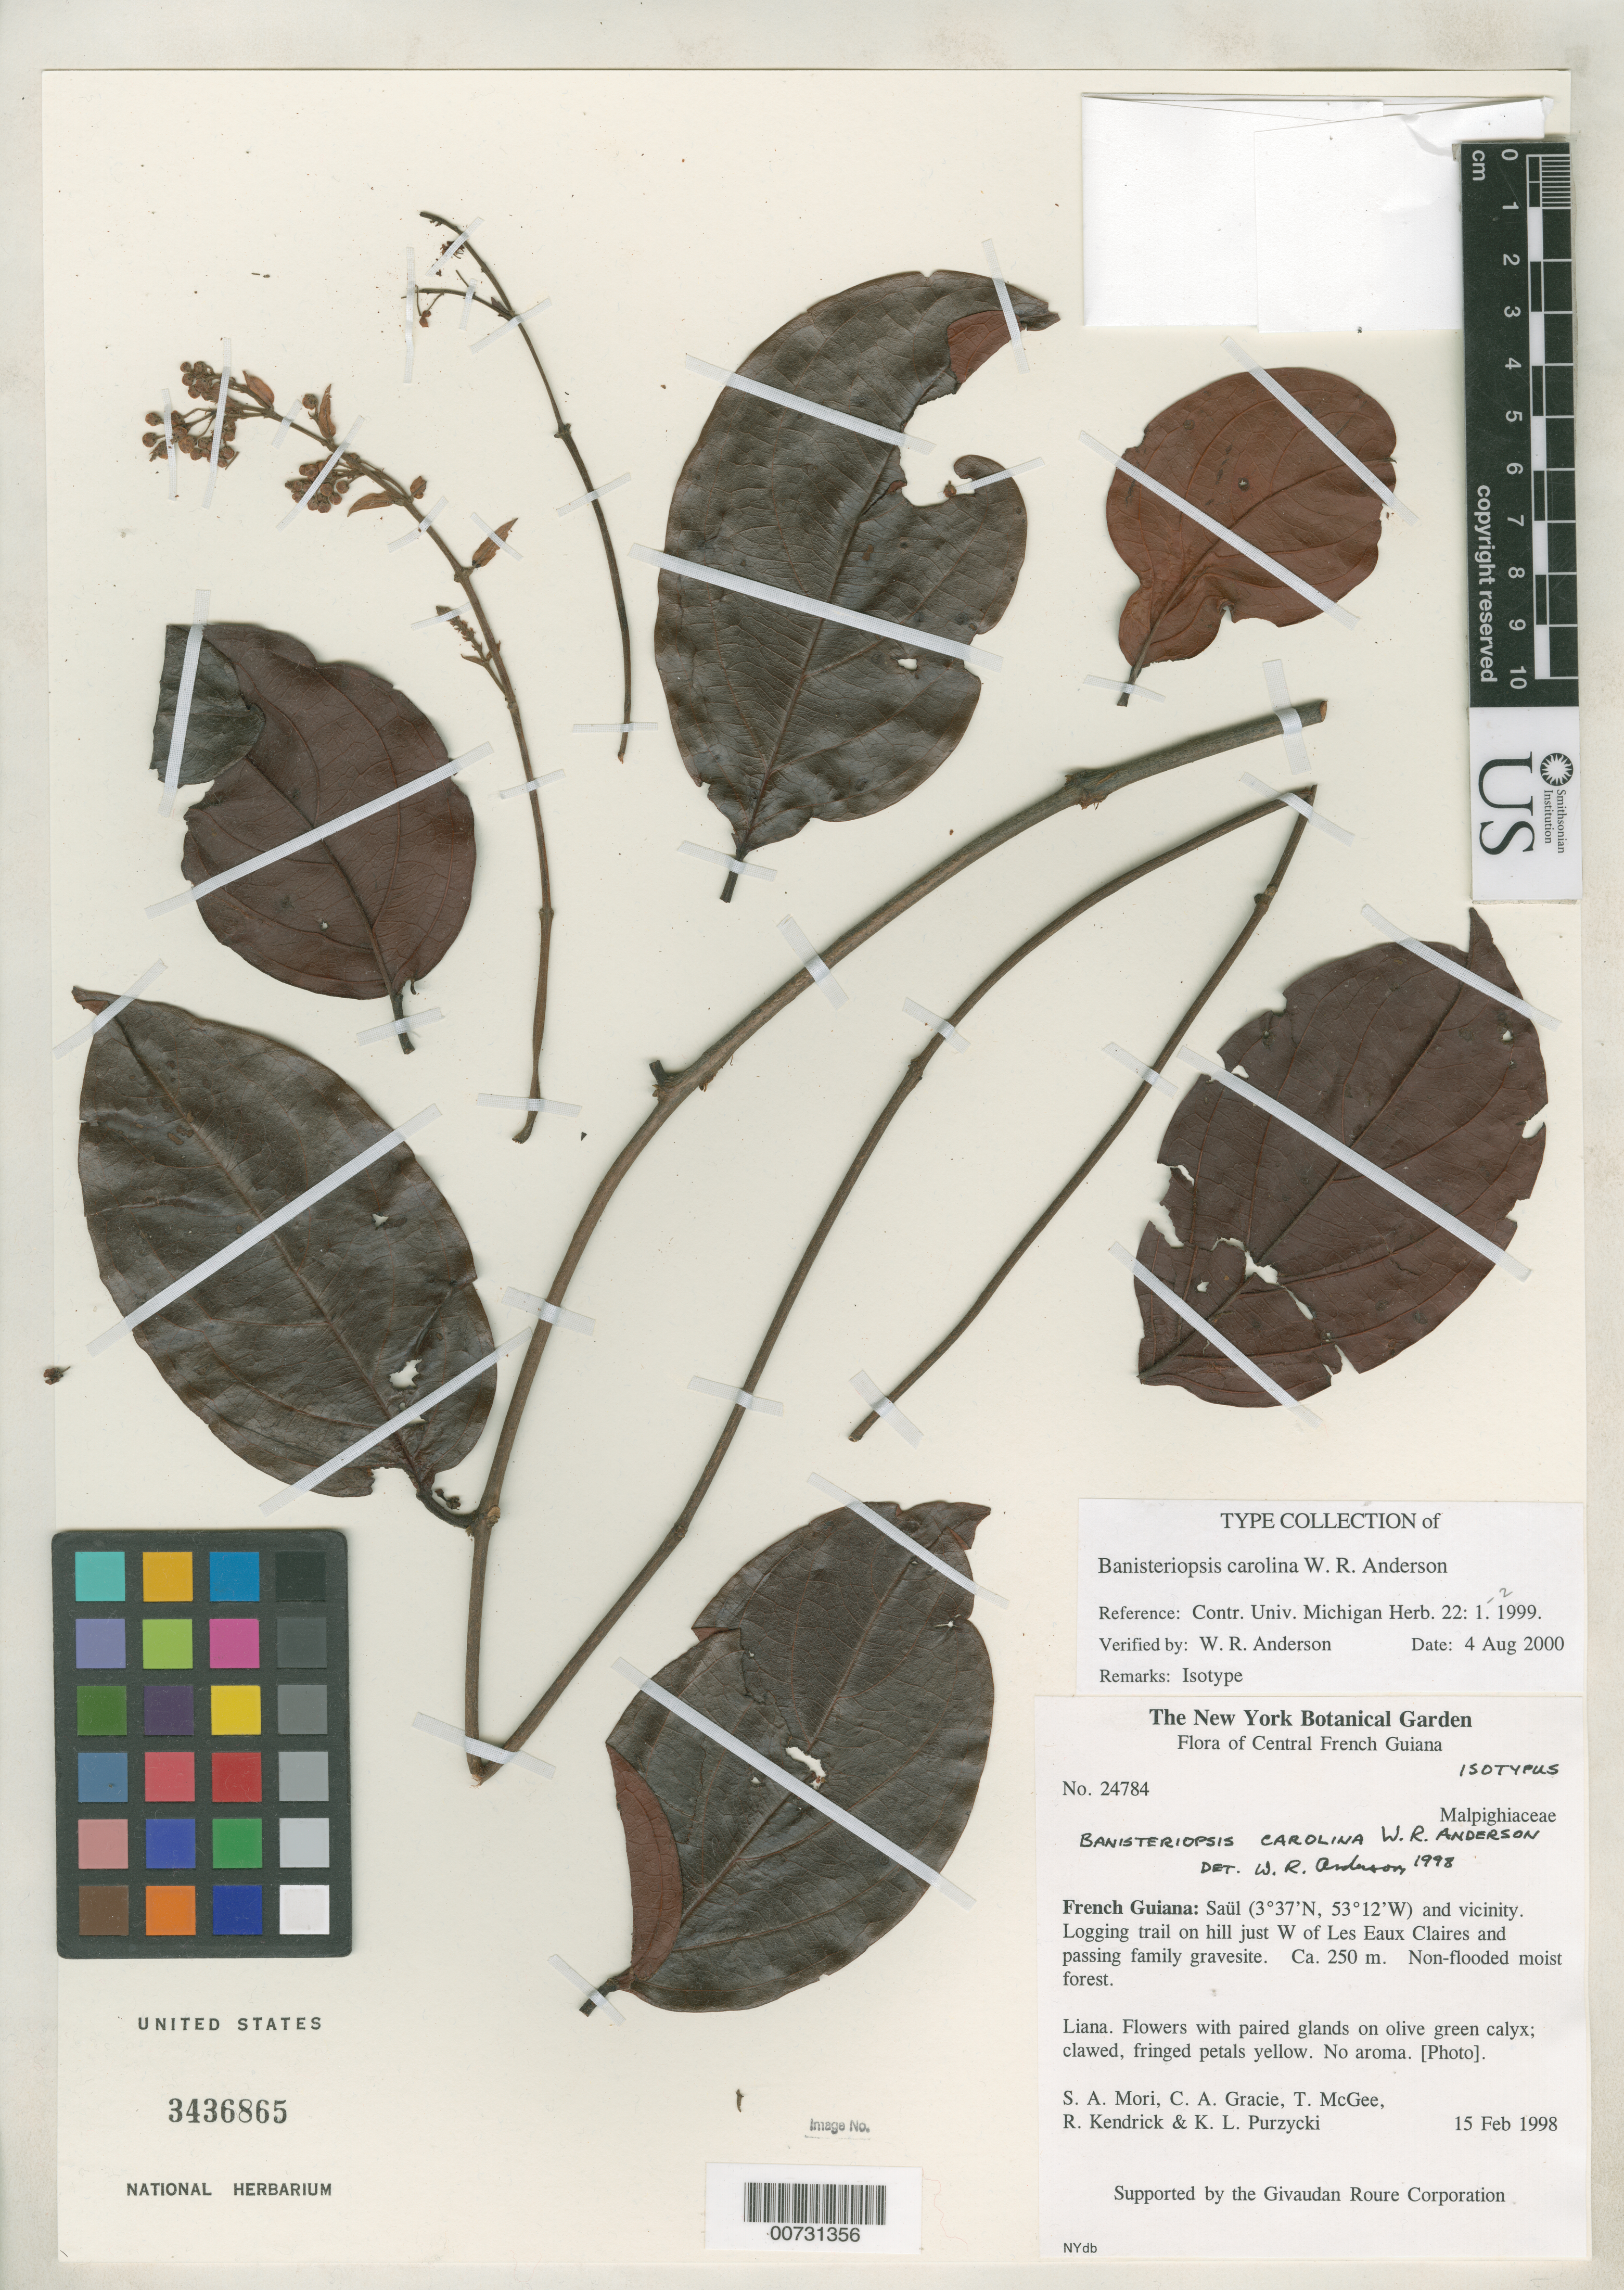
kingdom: Plantae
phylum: Tracheophyta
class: Magnoliopsida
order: Malpighiales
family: Malpighiaceae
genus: Banisteriopsis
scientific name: Banisteriopsis carolina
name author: W.R. Anderson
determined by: Anderson, W. R., (MICH), University of Michigan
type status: Isotype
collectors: S. Mori, C. A. Gracie, T. McGee, R. Kendrick & K. Purzycki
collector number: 24784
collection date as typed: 15 Feb 1998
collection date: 1998-02-15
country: French Guiana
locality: Saül and vicinity. Logging trail on hill just W of Les Eaux Claires and passing family gravesite.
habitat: Non-flooded moist forest.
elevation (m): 250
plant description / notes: Holotype at MICH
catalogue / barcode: US 3436865